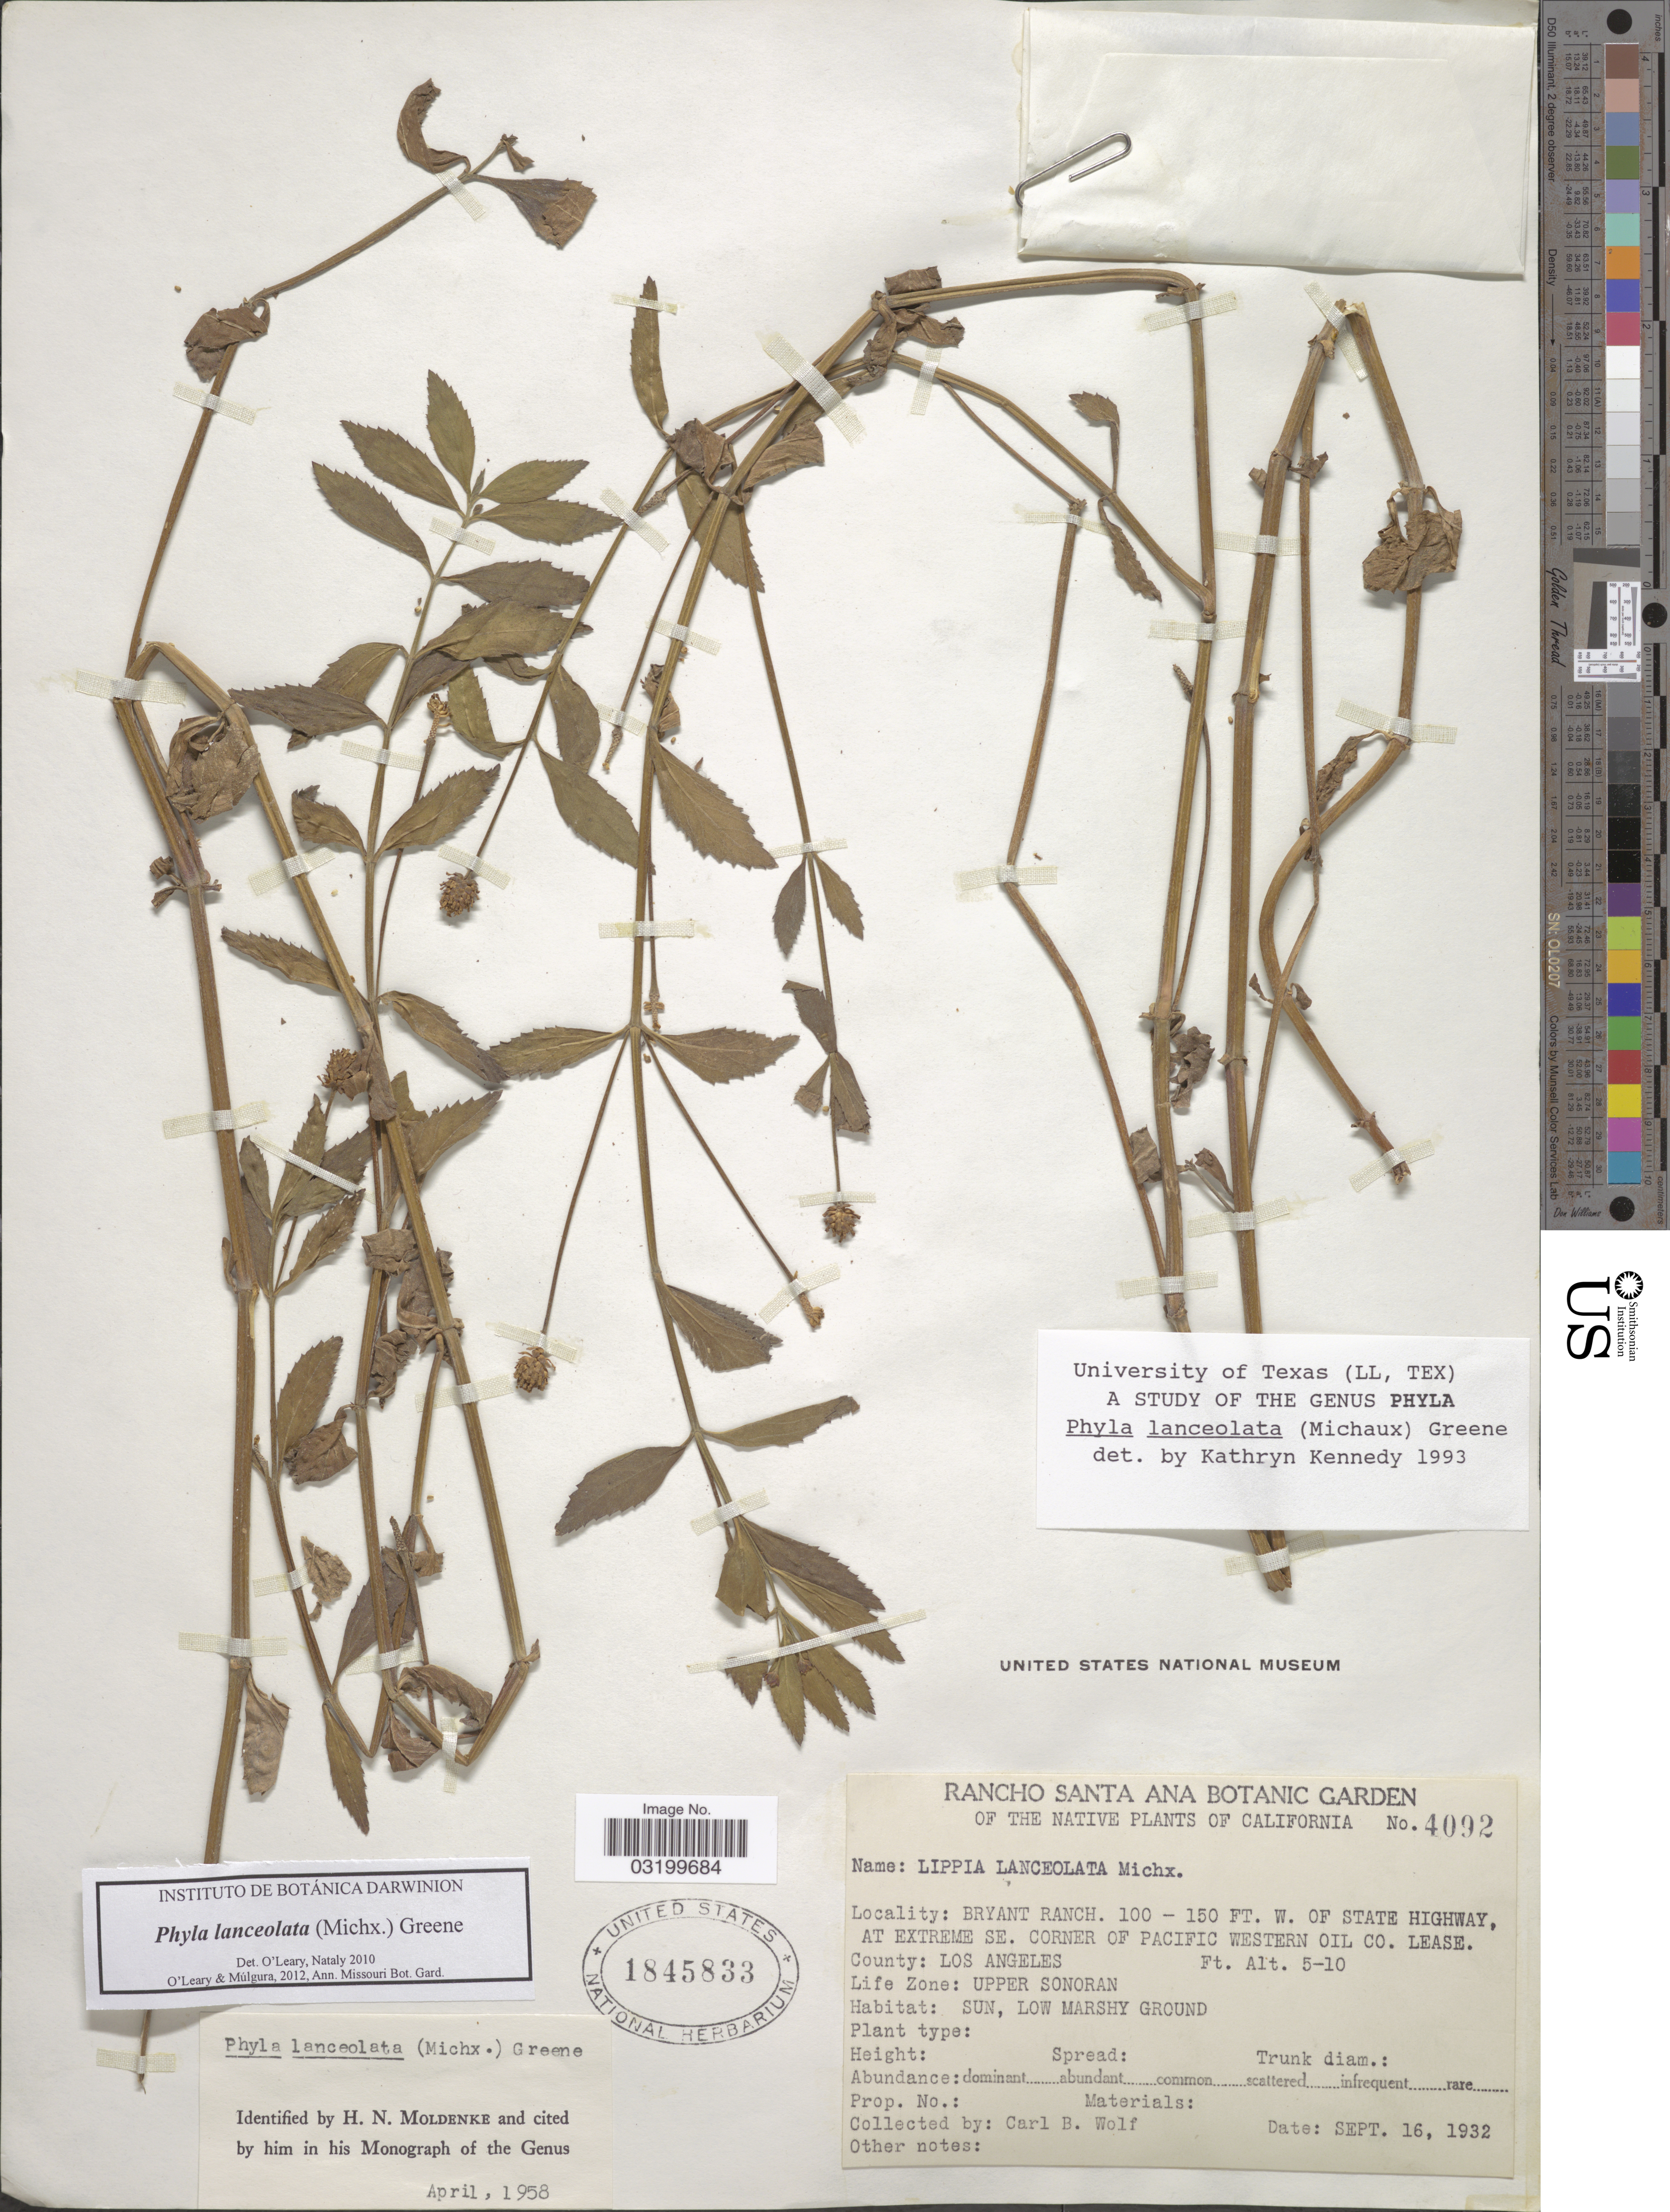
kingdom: Plantae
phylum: Tracheophyta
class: Magnoliopsida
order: Lamiales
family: Verbenaceae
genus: Phyla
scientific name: Phyla lanceolata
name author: (Michx.) Greene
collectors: C. B. Wolf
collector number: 4092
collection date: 1932-09-16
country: United States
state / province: California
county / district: Los Angeles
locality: Bryant Ranch. 100 - 150 ft. W. of State Highway, at extreme SE. corner of Pacific Western Oil Co. Lease. County: Los Angeles. Life Zone: Upper Sonoran.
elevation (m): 2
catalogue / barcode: US 1845833